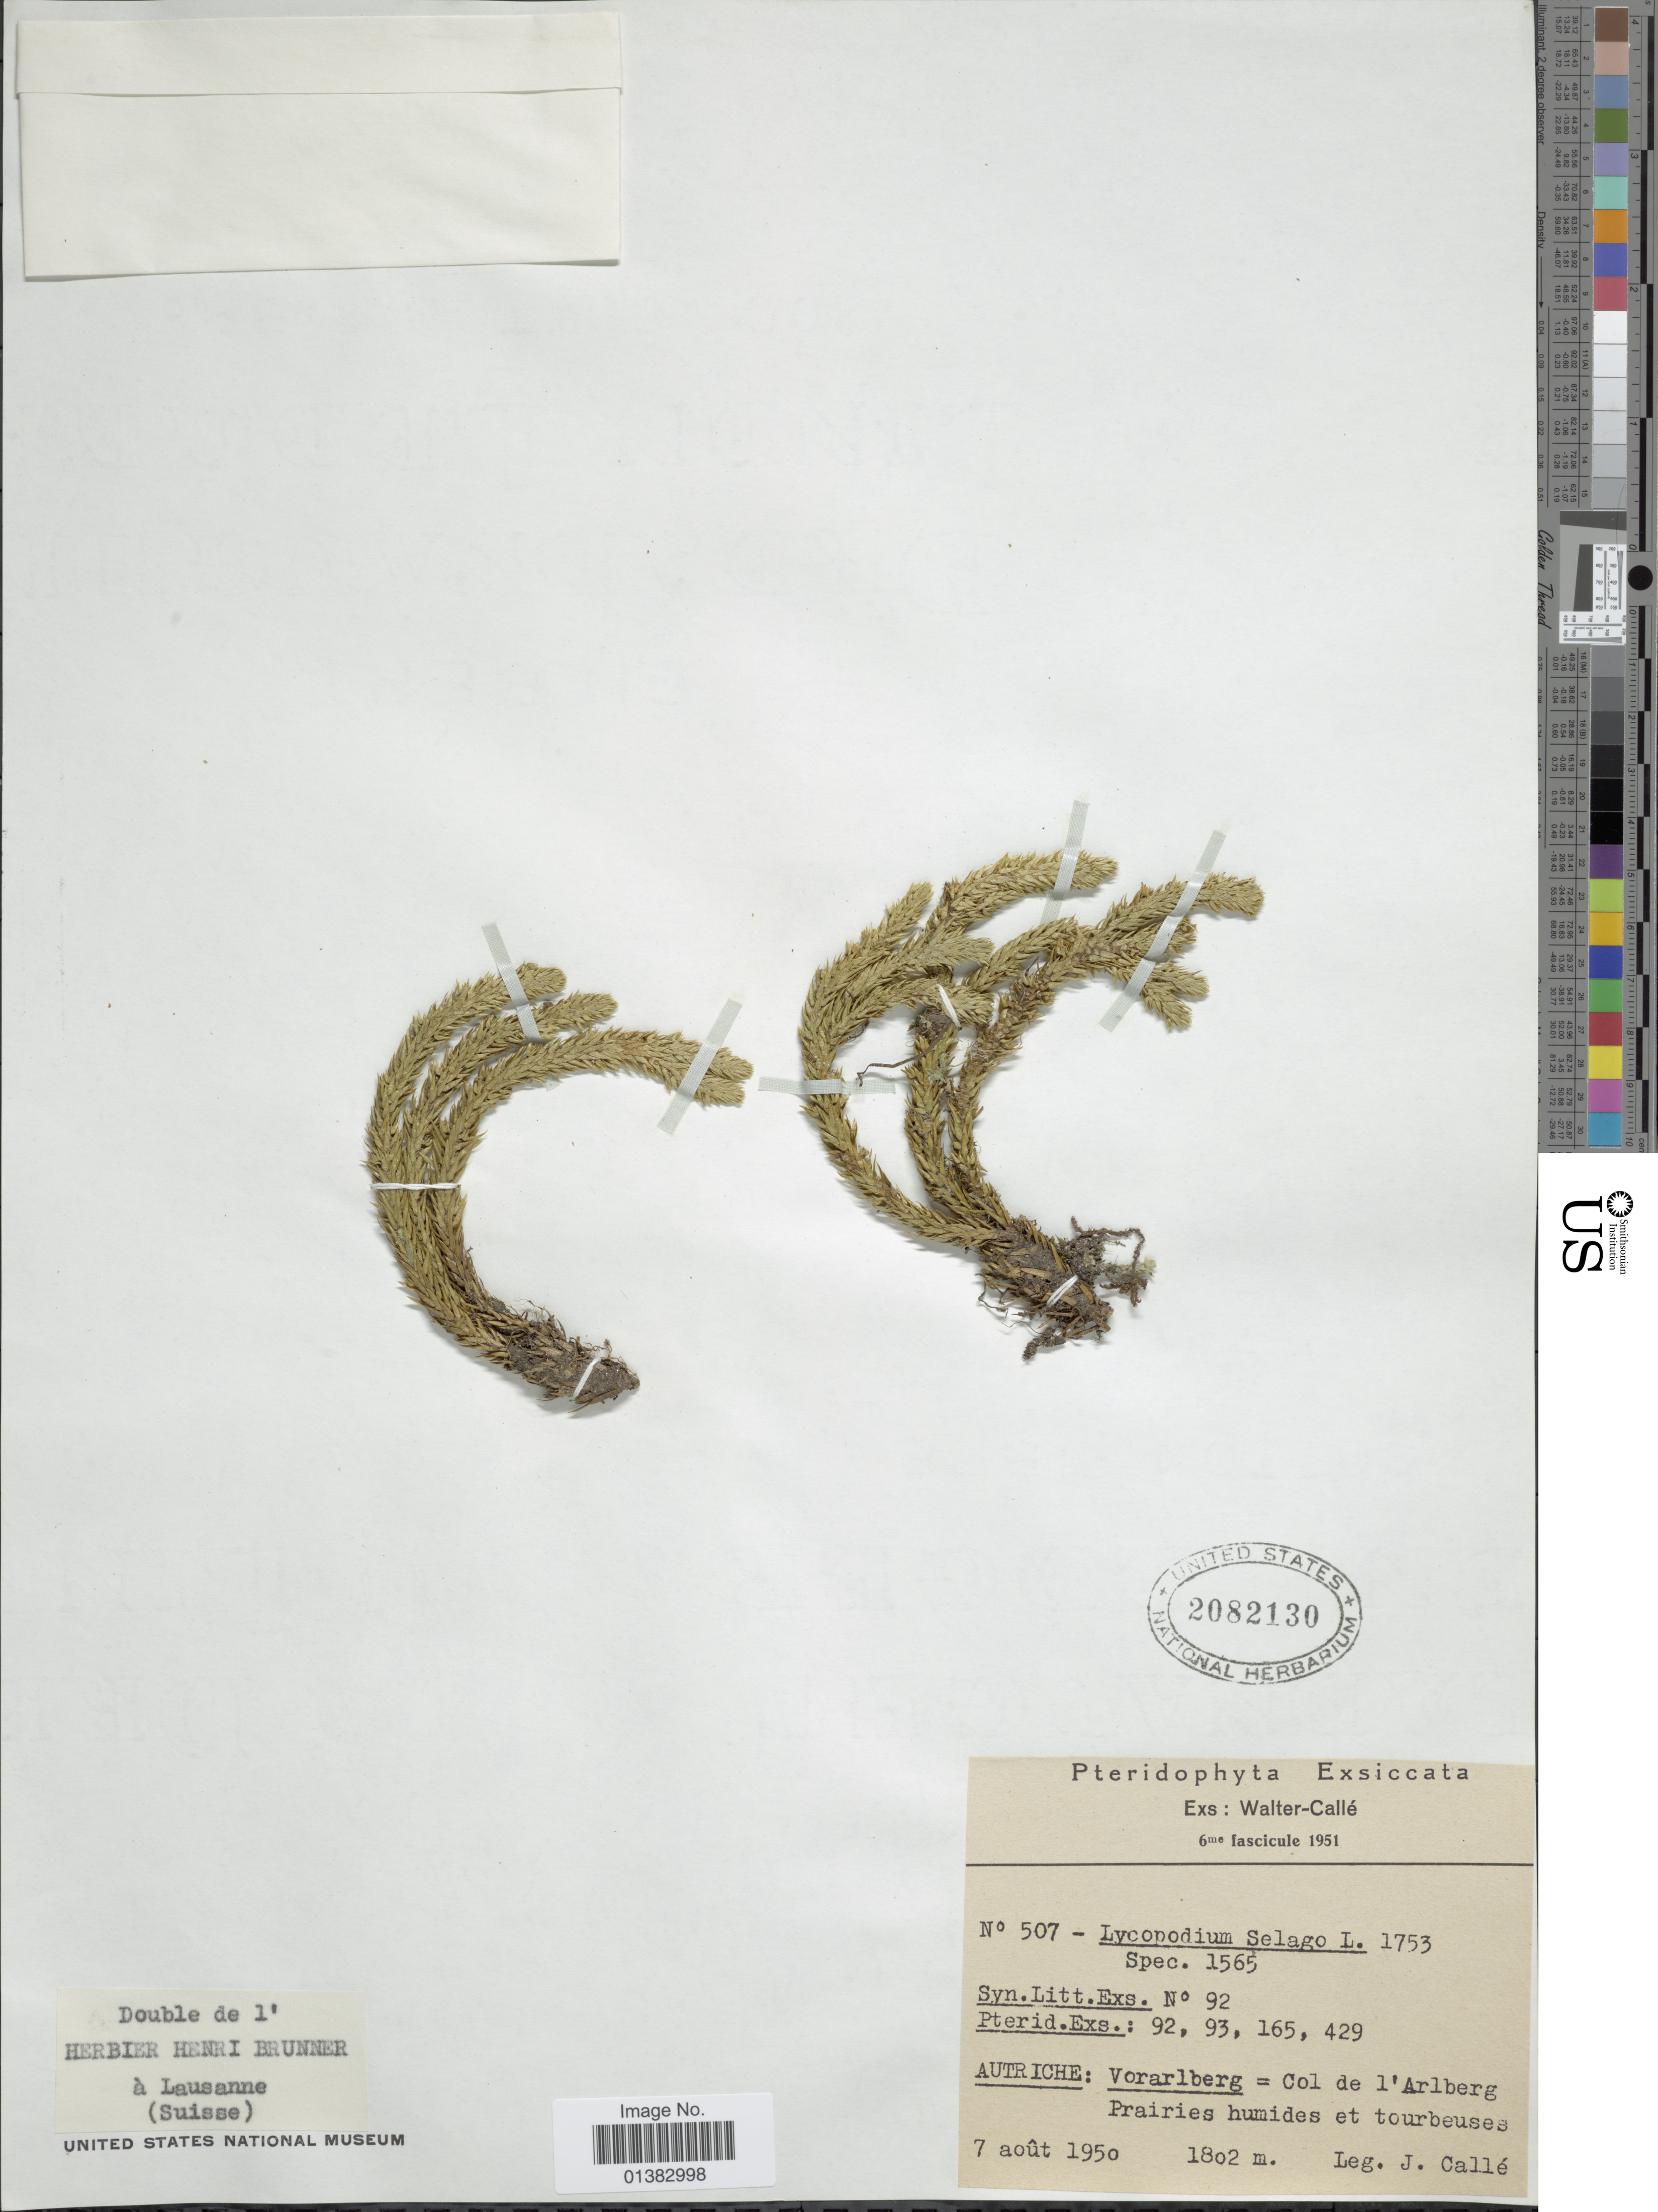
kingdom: Plantae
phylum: Tracheophyta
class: Lycopodiopsida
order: Lycopodiales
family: Lycopodiaceae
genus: Huperzia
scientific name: Huperzia selago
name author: (L.) Bernh. ex Schrank & Mart.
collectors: Calle, J.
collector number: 507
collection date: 1950-08-07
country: Austria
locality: Autriche: Vorarlberg = Col de l' Arlberg Prairies humides et tourbeuses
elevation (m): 1802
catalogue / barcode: US 2082130